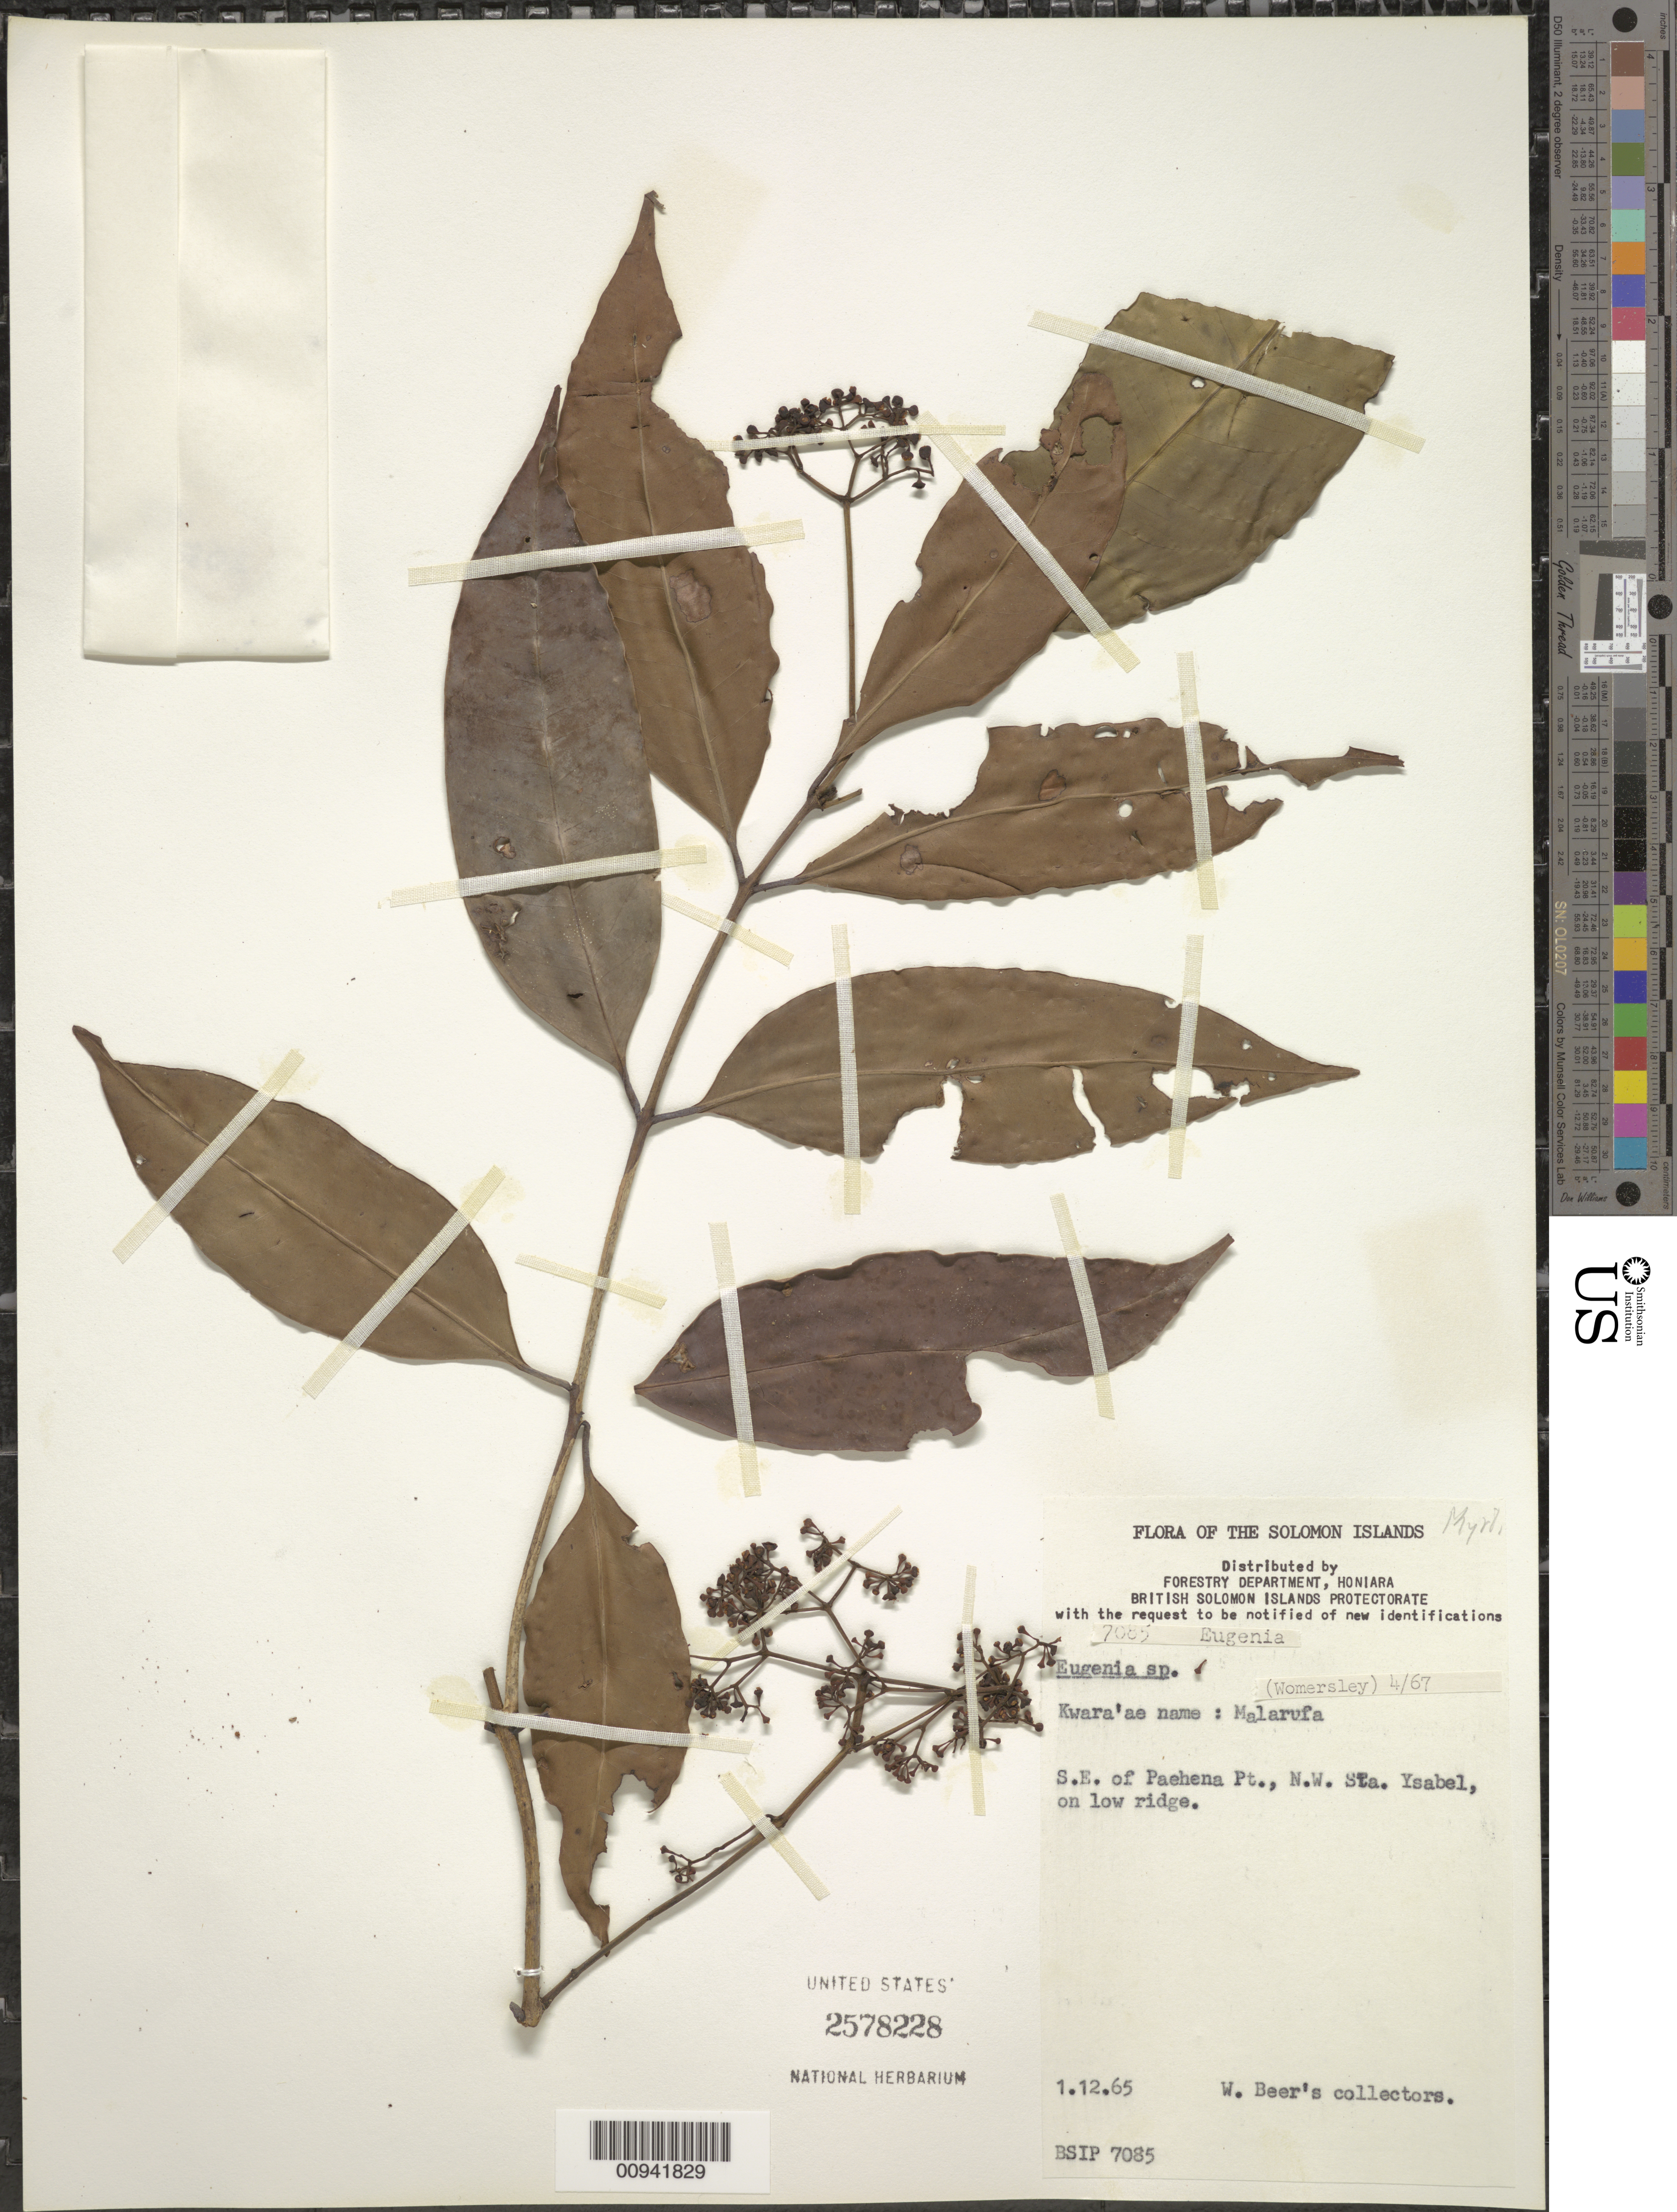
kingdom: Plantae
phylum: Tracheophyta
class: Magnoliopsida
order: Myrtales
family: Myrtaceae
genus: Syzygium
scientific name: Syzygium sp.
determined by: Strong, M. T., (US), Smithsonian Institution - National Museum of Natural History (UNITED STATES)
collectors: W. Beer's Collectors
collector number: BSIP 7085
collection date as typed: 12 Jan 1965 or 01 Dec 1965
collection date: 1965-01-12 or 1965-12-01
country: Solomon Islands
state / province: Isabel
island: Santa Isabel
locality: S.E. of Paehena Pt., N.W. Sta. Ysabel.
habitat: on low ridge.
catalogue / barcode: US 2578228